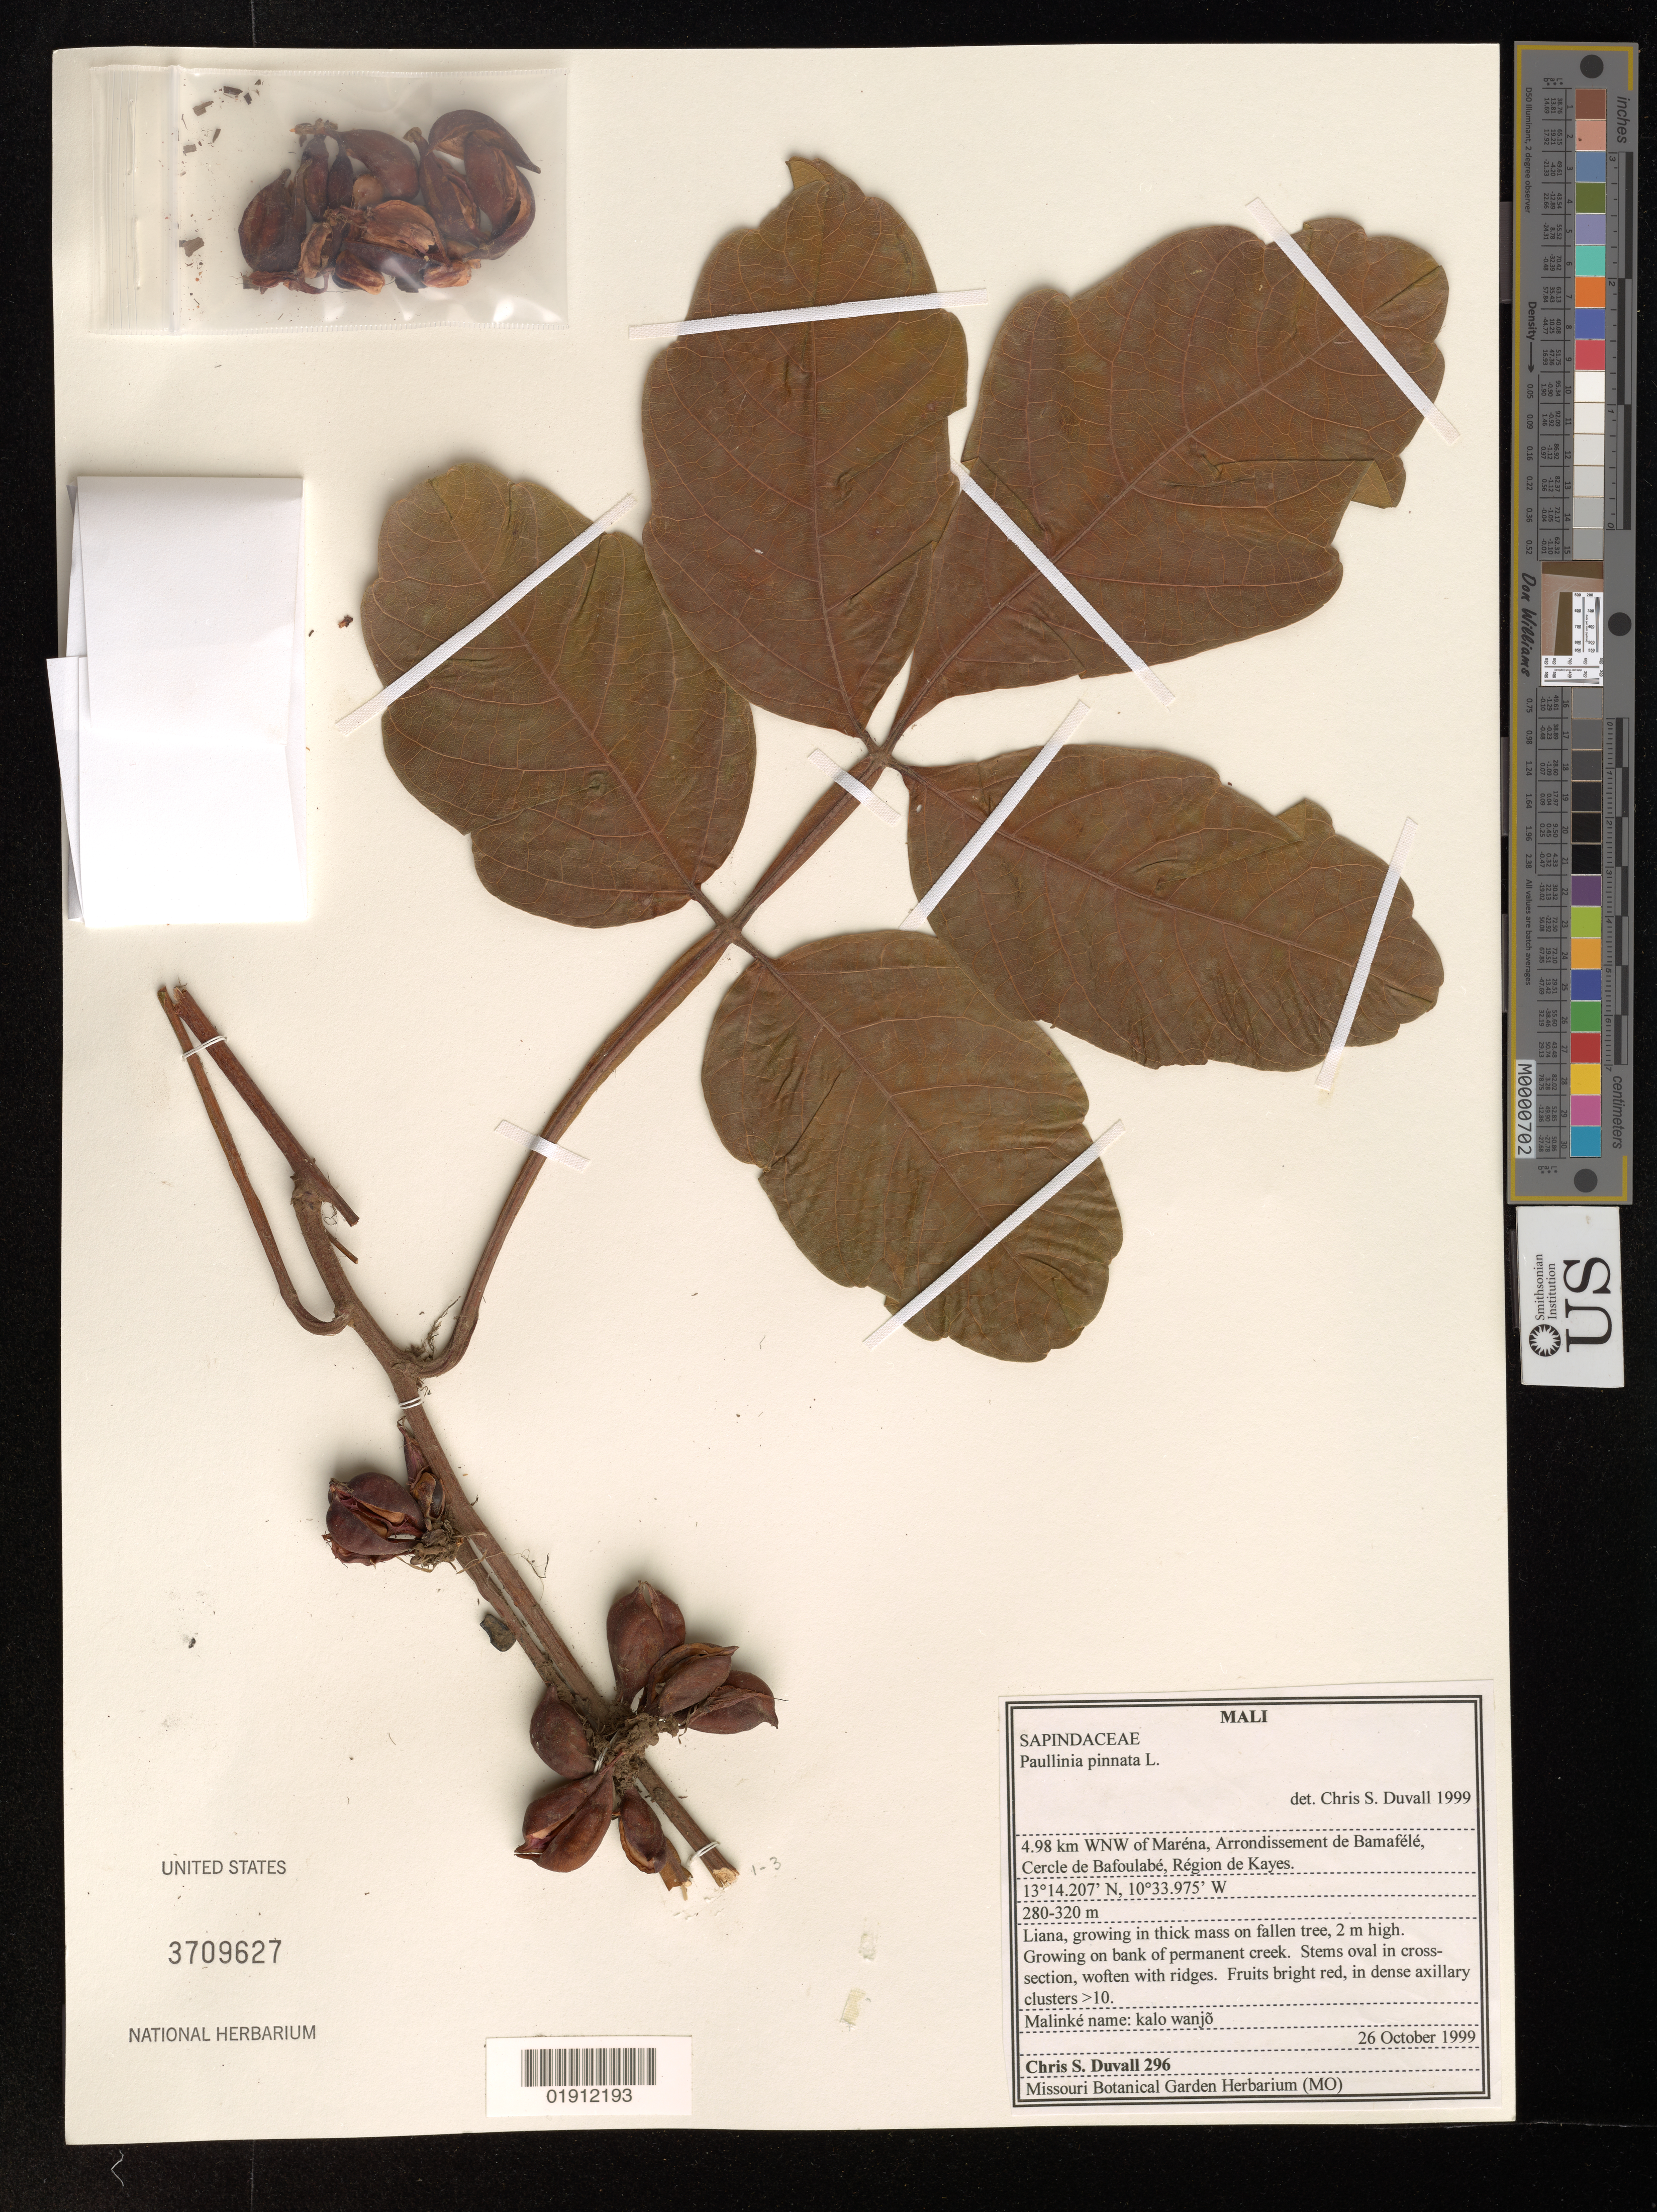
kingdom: Plantae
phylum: Tracheophyta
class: Magnoliopsida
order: Sapindales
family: Sapindaceae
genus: Paullinia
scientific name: Paullinia pinnata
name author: L.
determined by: Duvall, C. S.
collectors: C. Duvall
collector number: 296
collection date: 1999-10-26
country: Mali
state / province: Kayes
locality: Région de Kayes, 4.98 km WNW of Maréna, Arrondissement de Bamafélé, Cercle de Bafoulabé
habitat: Growing on bank of permanent creek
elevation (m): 280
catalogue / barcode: US 3709627